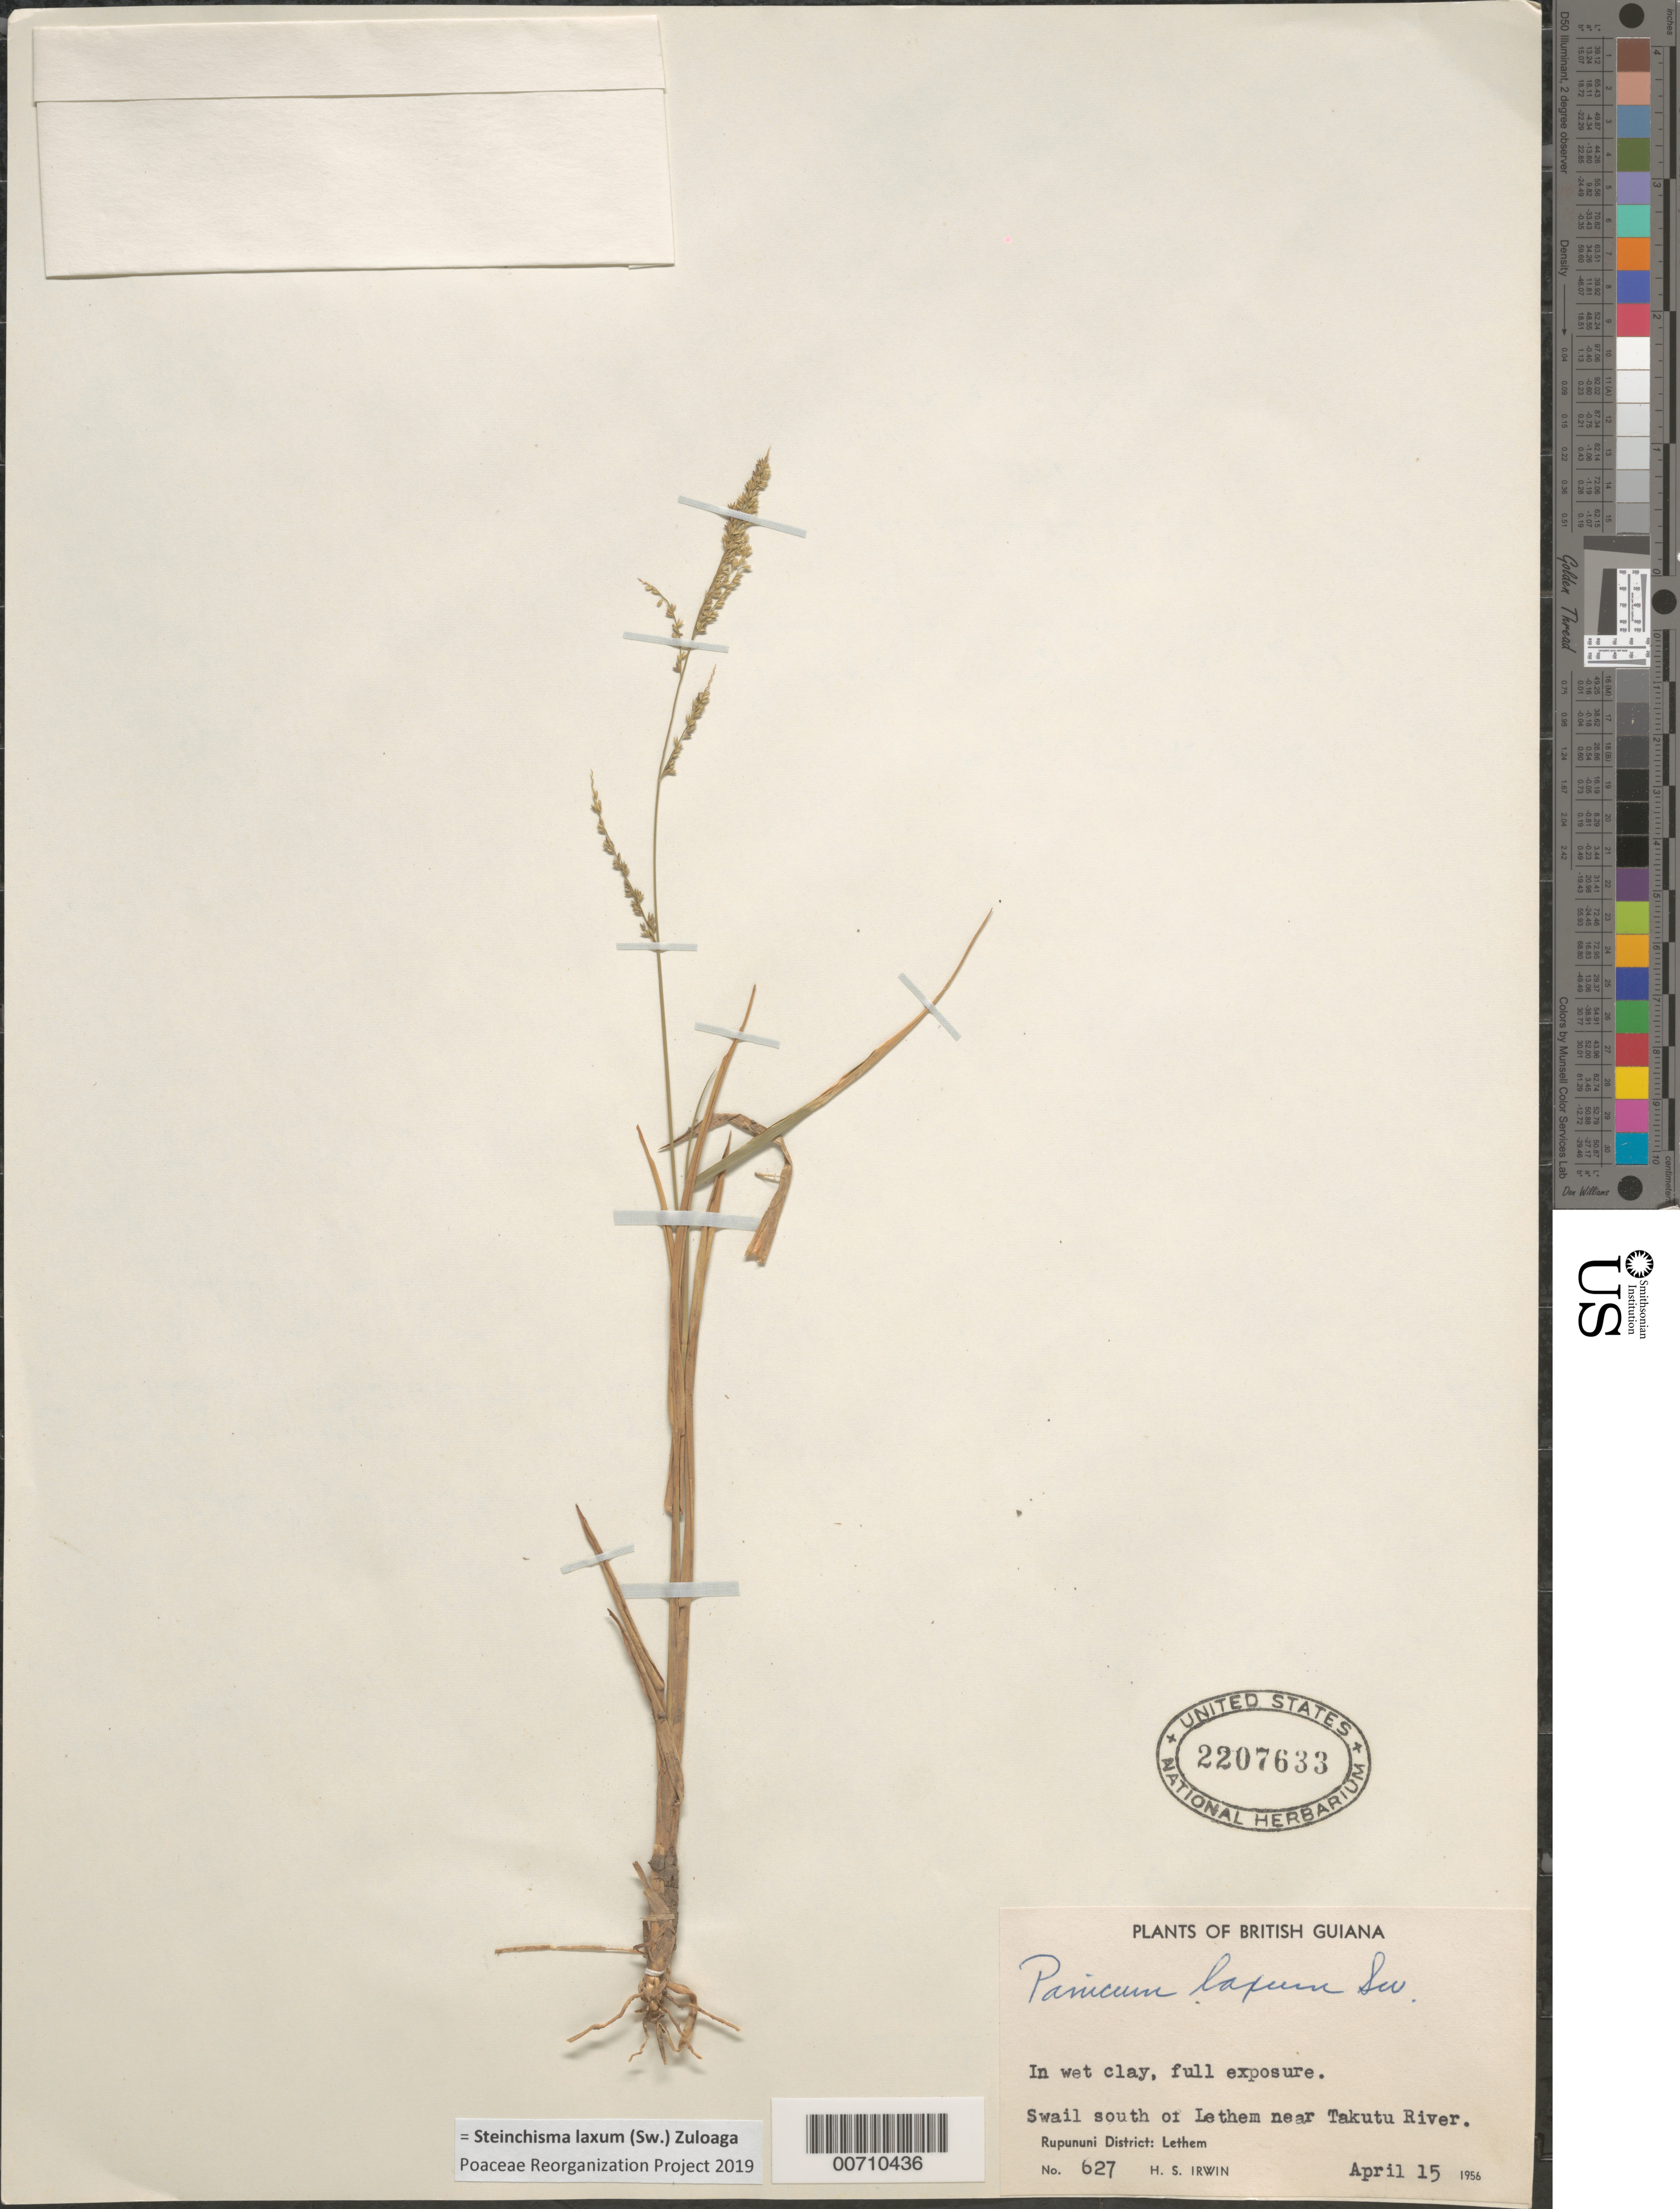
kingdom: Plantae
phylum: Tracheophyta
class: Liliopsida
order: Poales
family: Poaceae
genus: Panicum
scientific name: Panicum laxum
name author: Sw.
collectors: H. Irwin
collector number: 627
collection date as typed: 15-Apr-56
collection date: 1956-04-15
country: Guyana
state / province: U. Takutu-U. Essequibo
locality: Rupununi Dist., S of Lethem, Takutu River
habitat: Swail, In wet clay, full exposure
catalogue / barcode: US 2207633